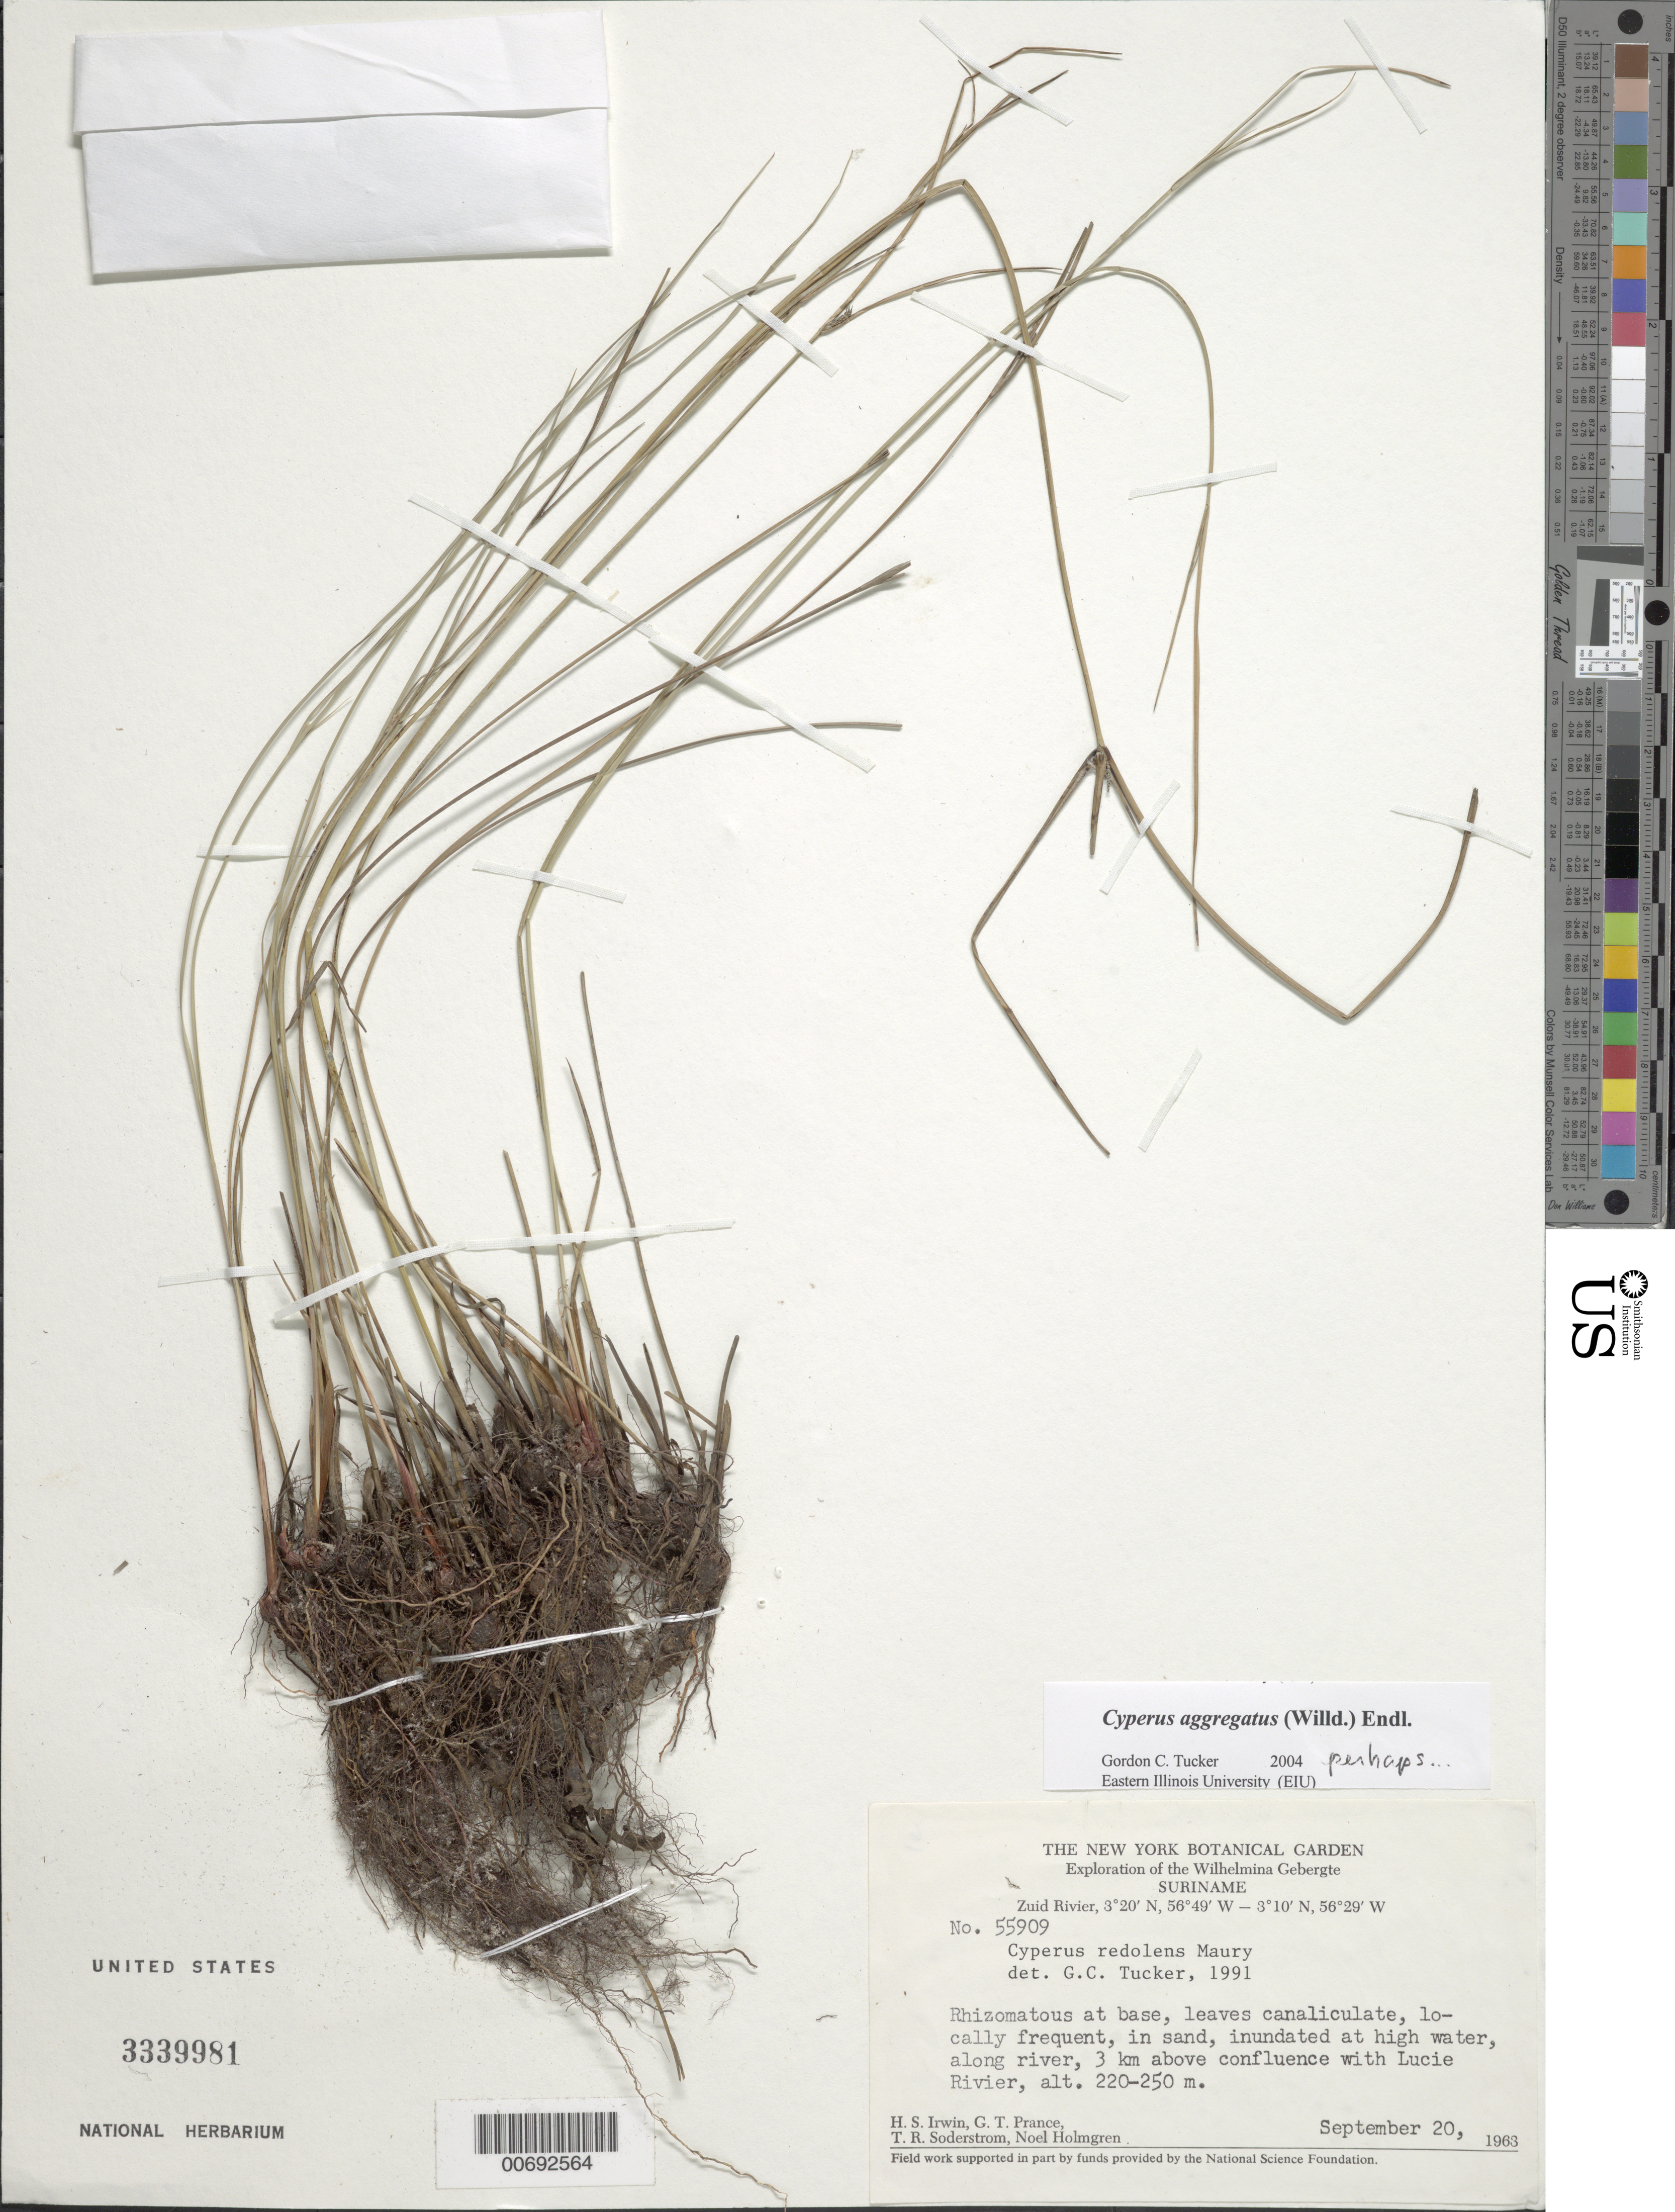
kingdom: Plantae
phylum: Tracheophyta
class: Liliopsida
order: Poales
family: Cyperaceae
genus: Cyperus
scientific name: Cyperus aggregatus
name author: (Willd.) Endl.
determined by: Tucker, G. C.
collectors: H. Irwin, G. T. Prance, T. R. Soderstrom & N. H. Holmgren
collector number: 55909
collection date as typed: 20-Sep-63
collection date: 1963-09-20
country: Suriname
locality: Zuid River, 2 km above confluence with Lucie R., Wilhelmina Gebergte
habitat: In sand, inundated at high water, along R.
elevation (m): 220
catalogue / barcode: US 3339981